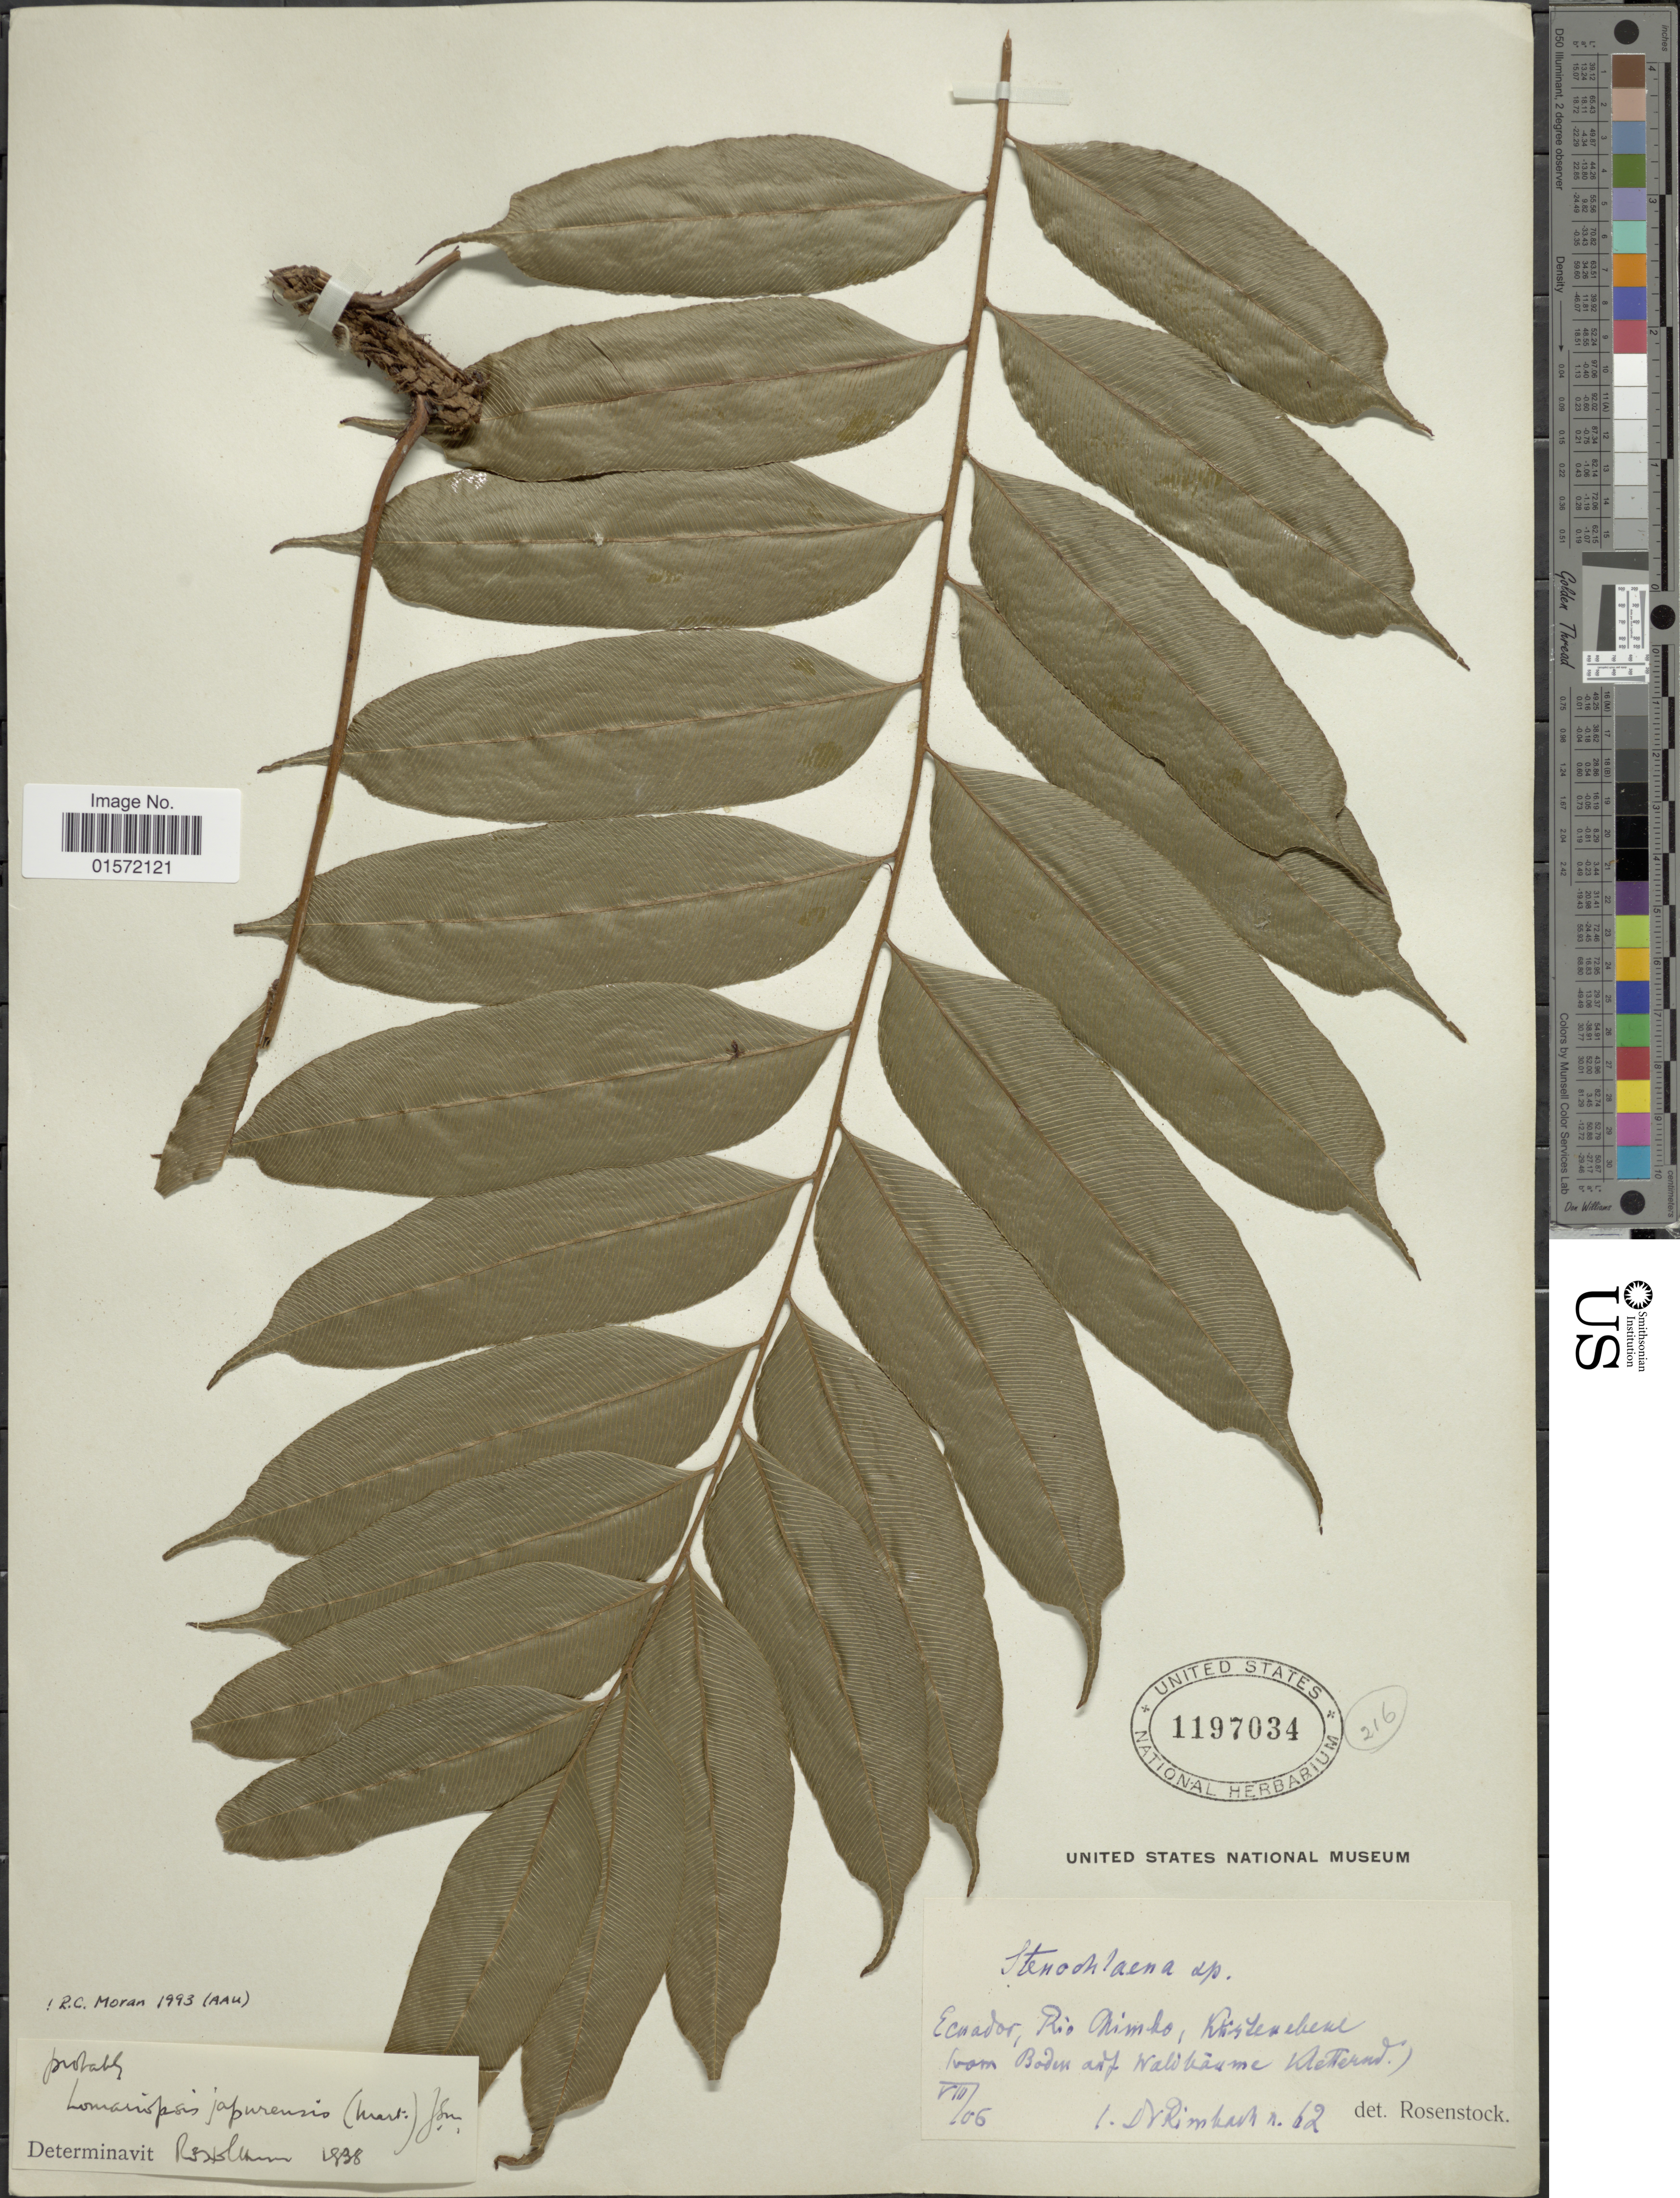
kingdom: Plantae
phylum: Tracheophyta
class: Polypodiopsida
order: Polypodiales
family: Lomariopsidaceae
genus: Lomariopsis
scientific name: Lomariopsis japurensis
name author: (Mart.) J. Sm.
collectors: Rimbach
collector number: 62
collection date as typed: Transcribed d/m/y: /8/6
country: Ecuador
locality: Rio Chimbo, Kustenebene vom Boden auf Waldbaume Kletternd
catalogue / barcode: US 1197034